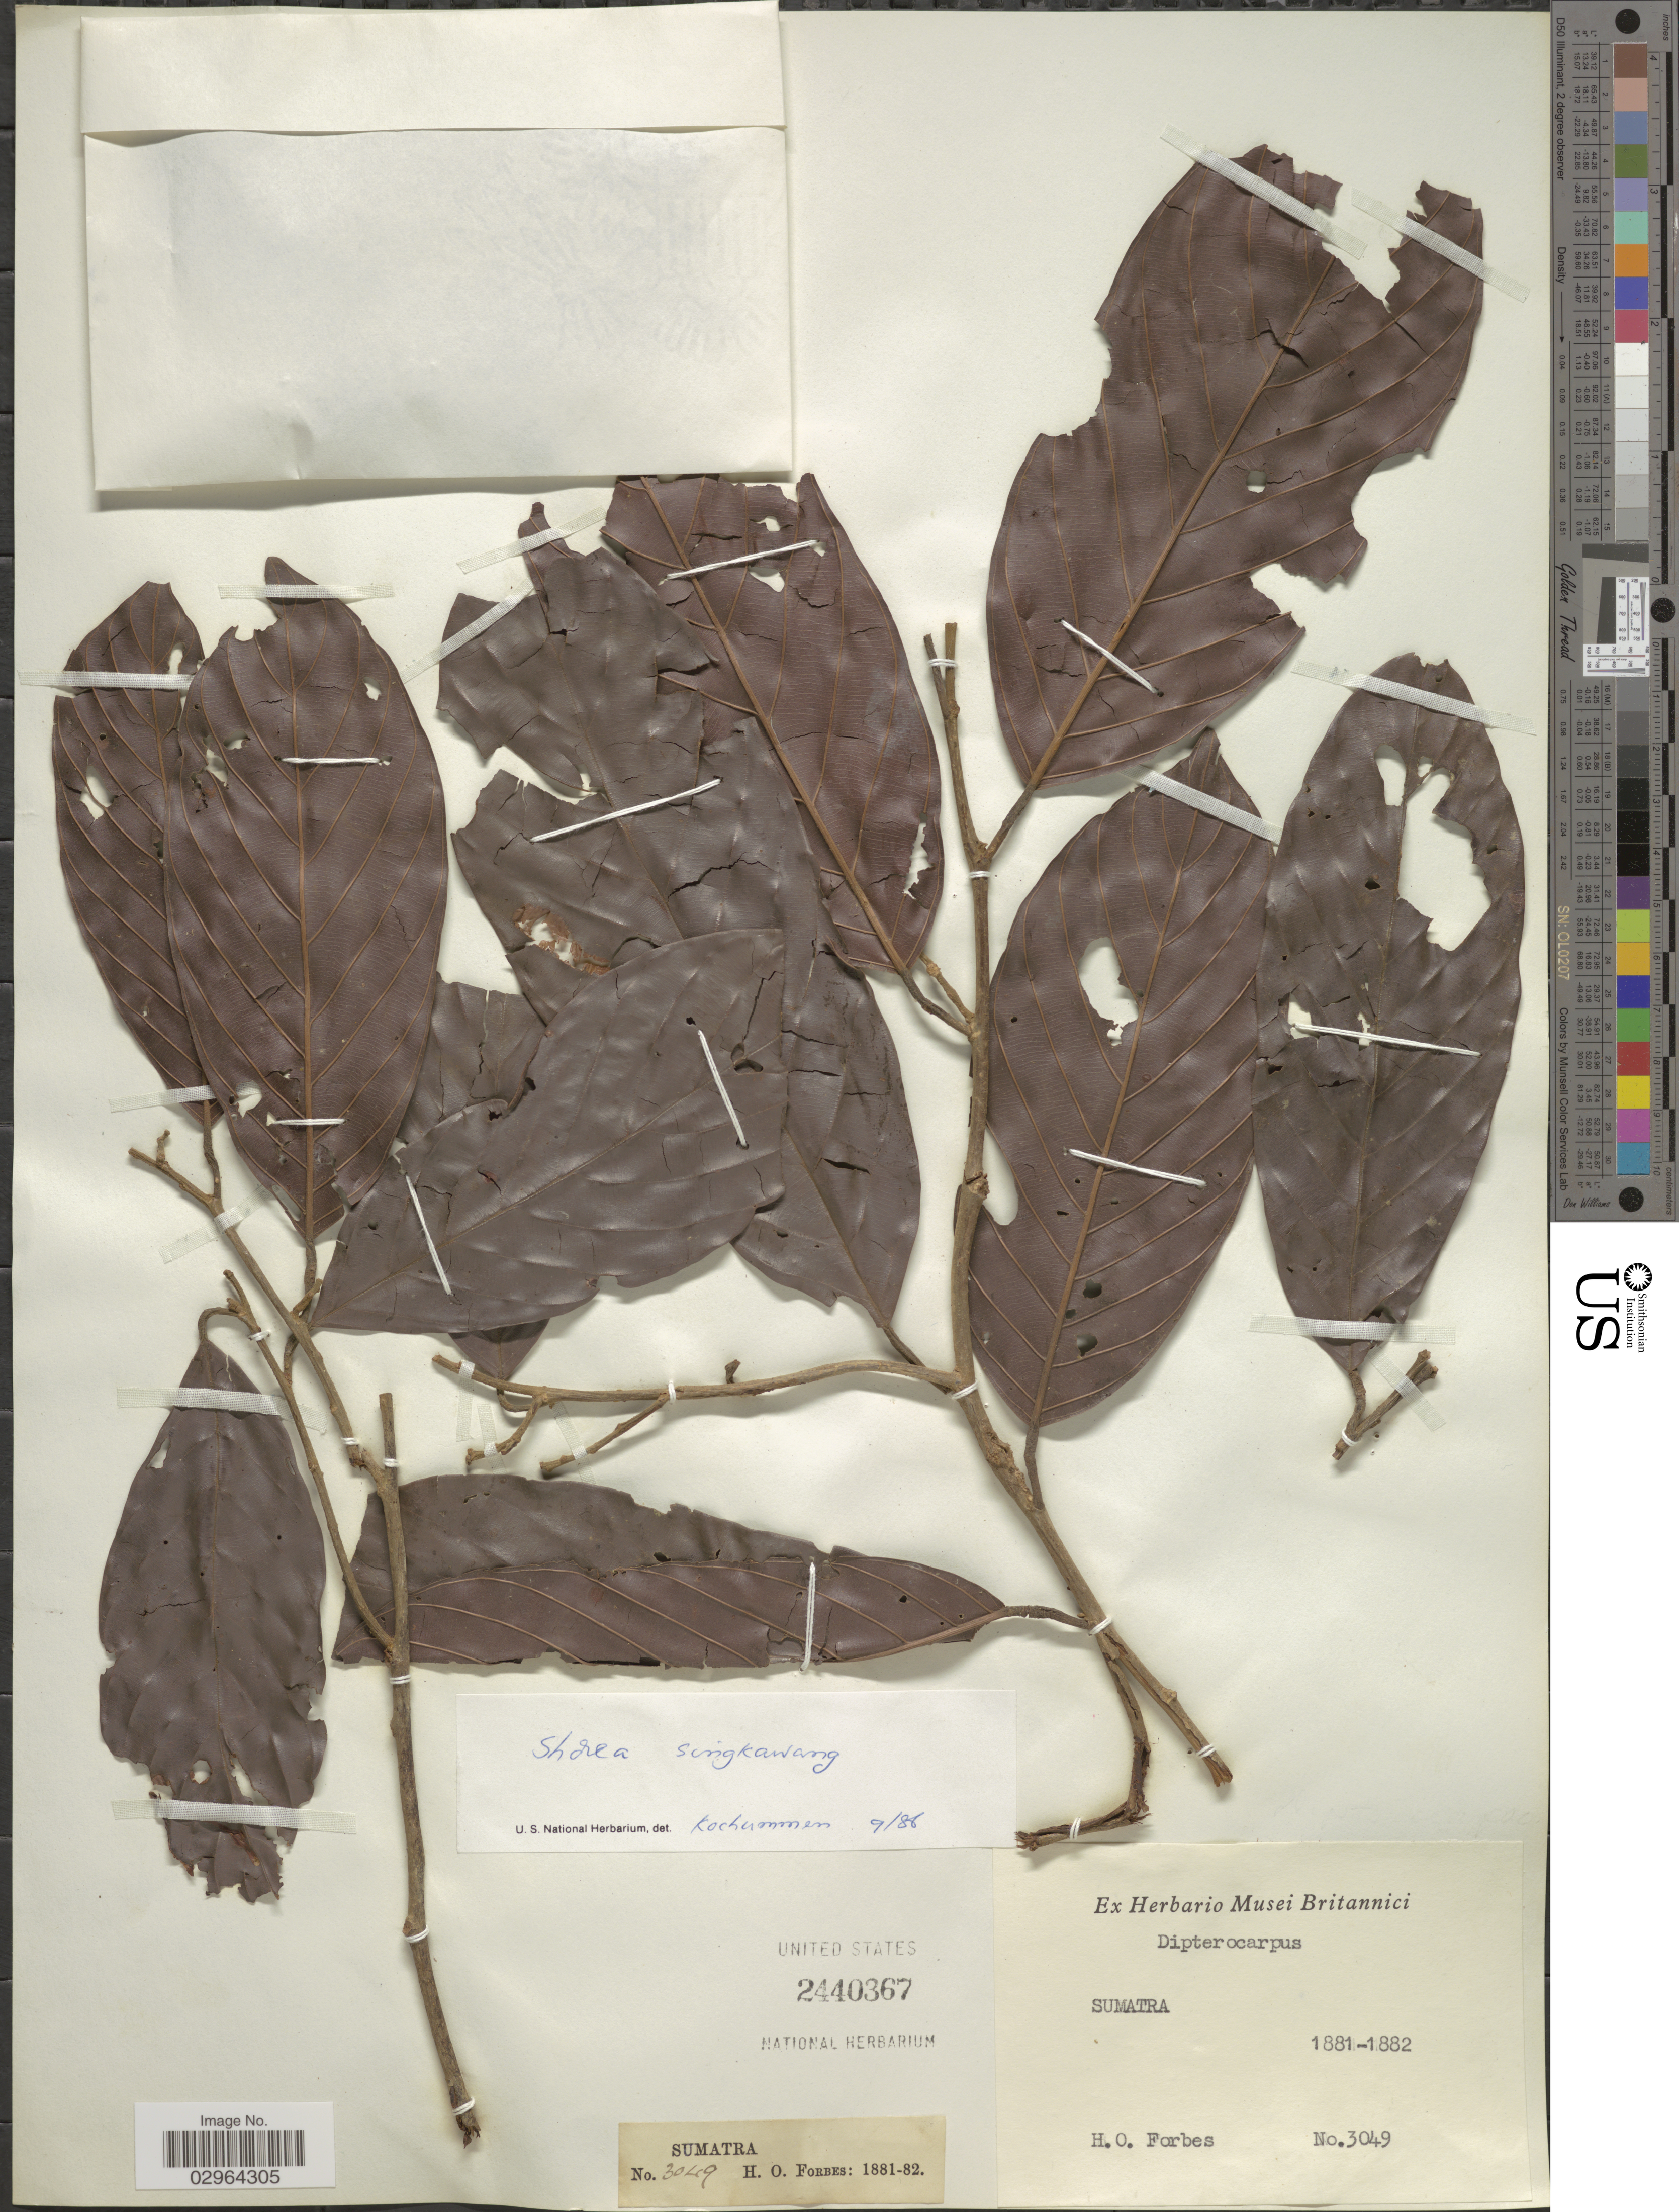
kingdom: Plantae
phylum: Tracheophyta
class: Magnoliopsida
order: Malvales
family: Dipterocarpaceae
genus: Rubroshorea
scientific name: Rubroshorea singkawang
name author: (Miq.) P.S. Ashton & J. Heck.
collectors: H. O. Forbes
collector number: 3049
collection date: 1881/1882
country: Indonesia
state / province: Sumatra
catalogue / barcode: US 2440367